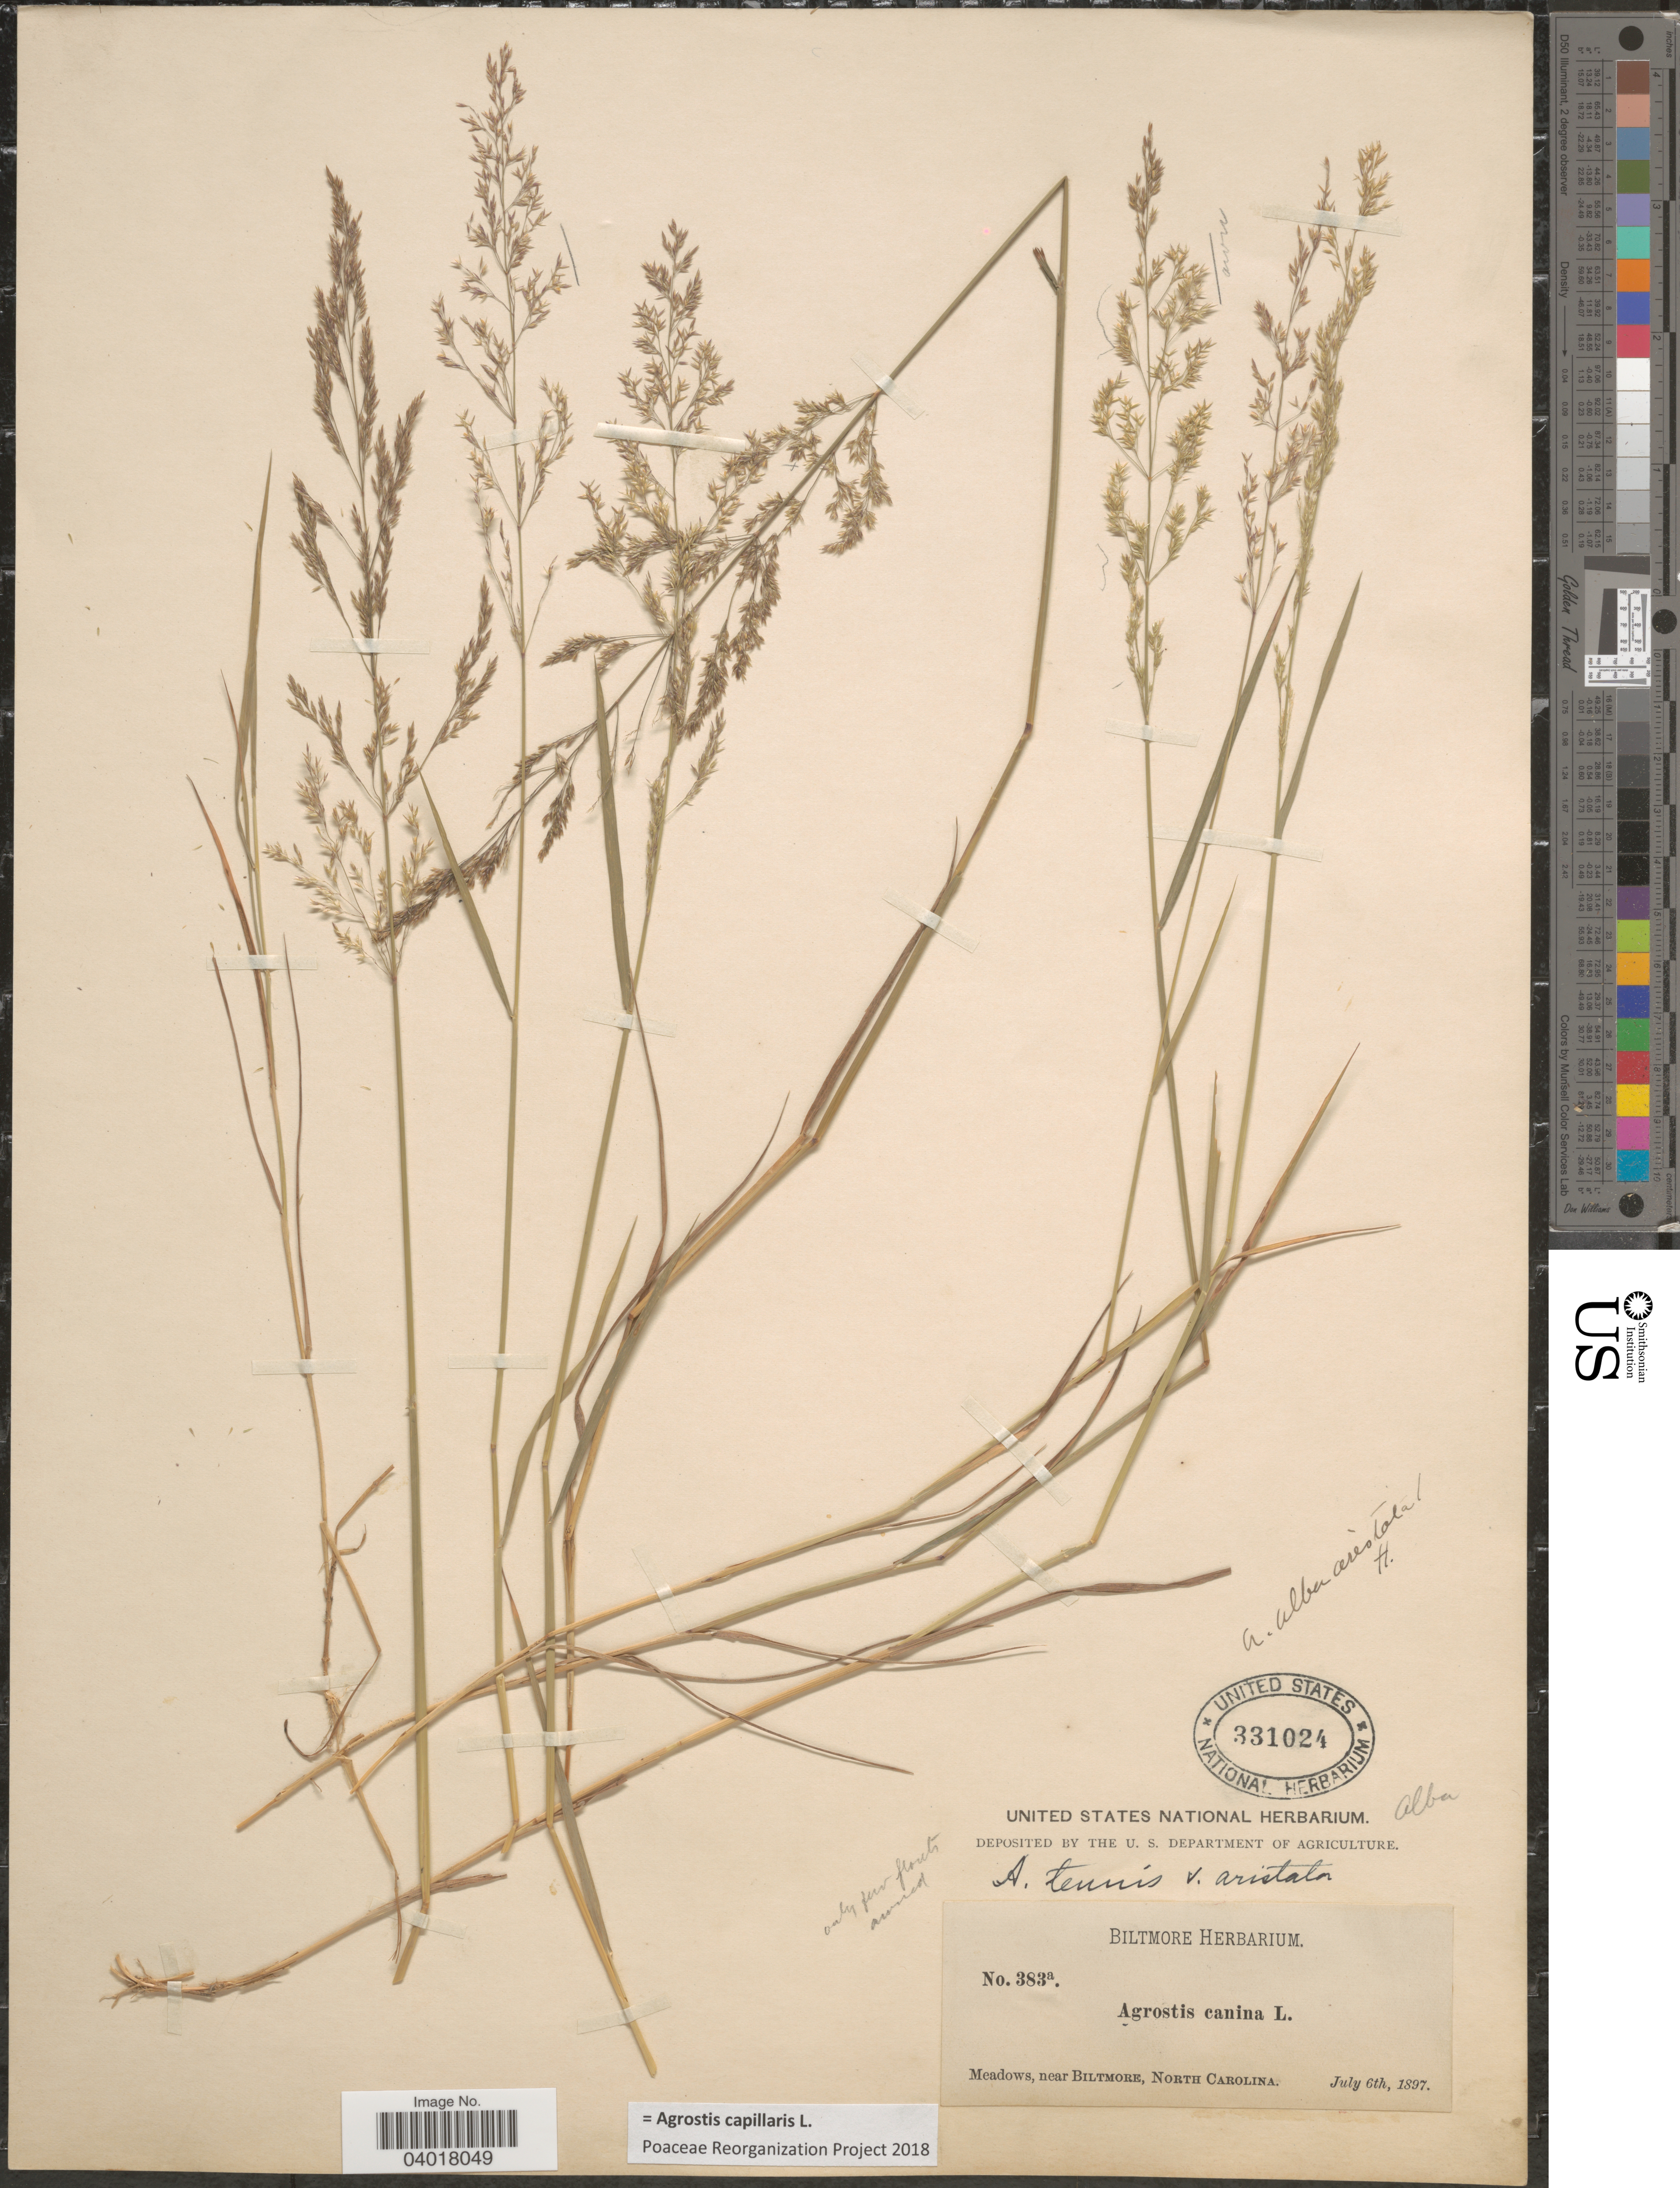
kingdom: Plantae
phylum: Tracheophyta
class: Liliopsida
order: Poales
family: Poaceae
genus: Agrostis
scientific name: Agrostis capillaris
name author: L.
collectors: ex herb. Biltmore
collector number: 383a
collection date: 1897-07-06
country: United States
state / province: North Carolina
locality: Meadows, near Biltmore.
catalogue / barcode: US 331024